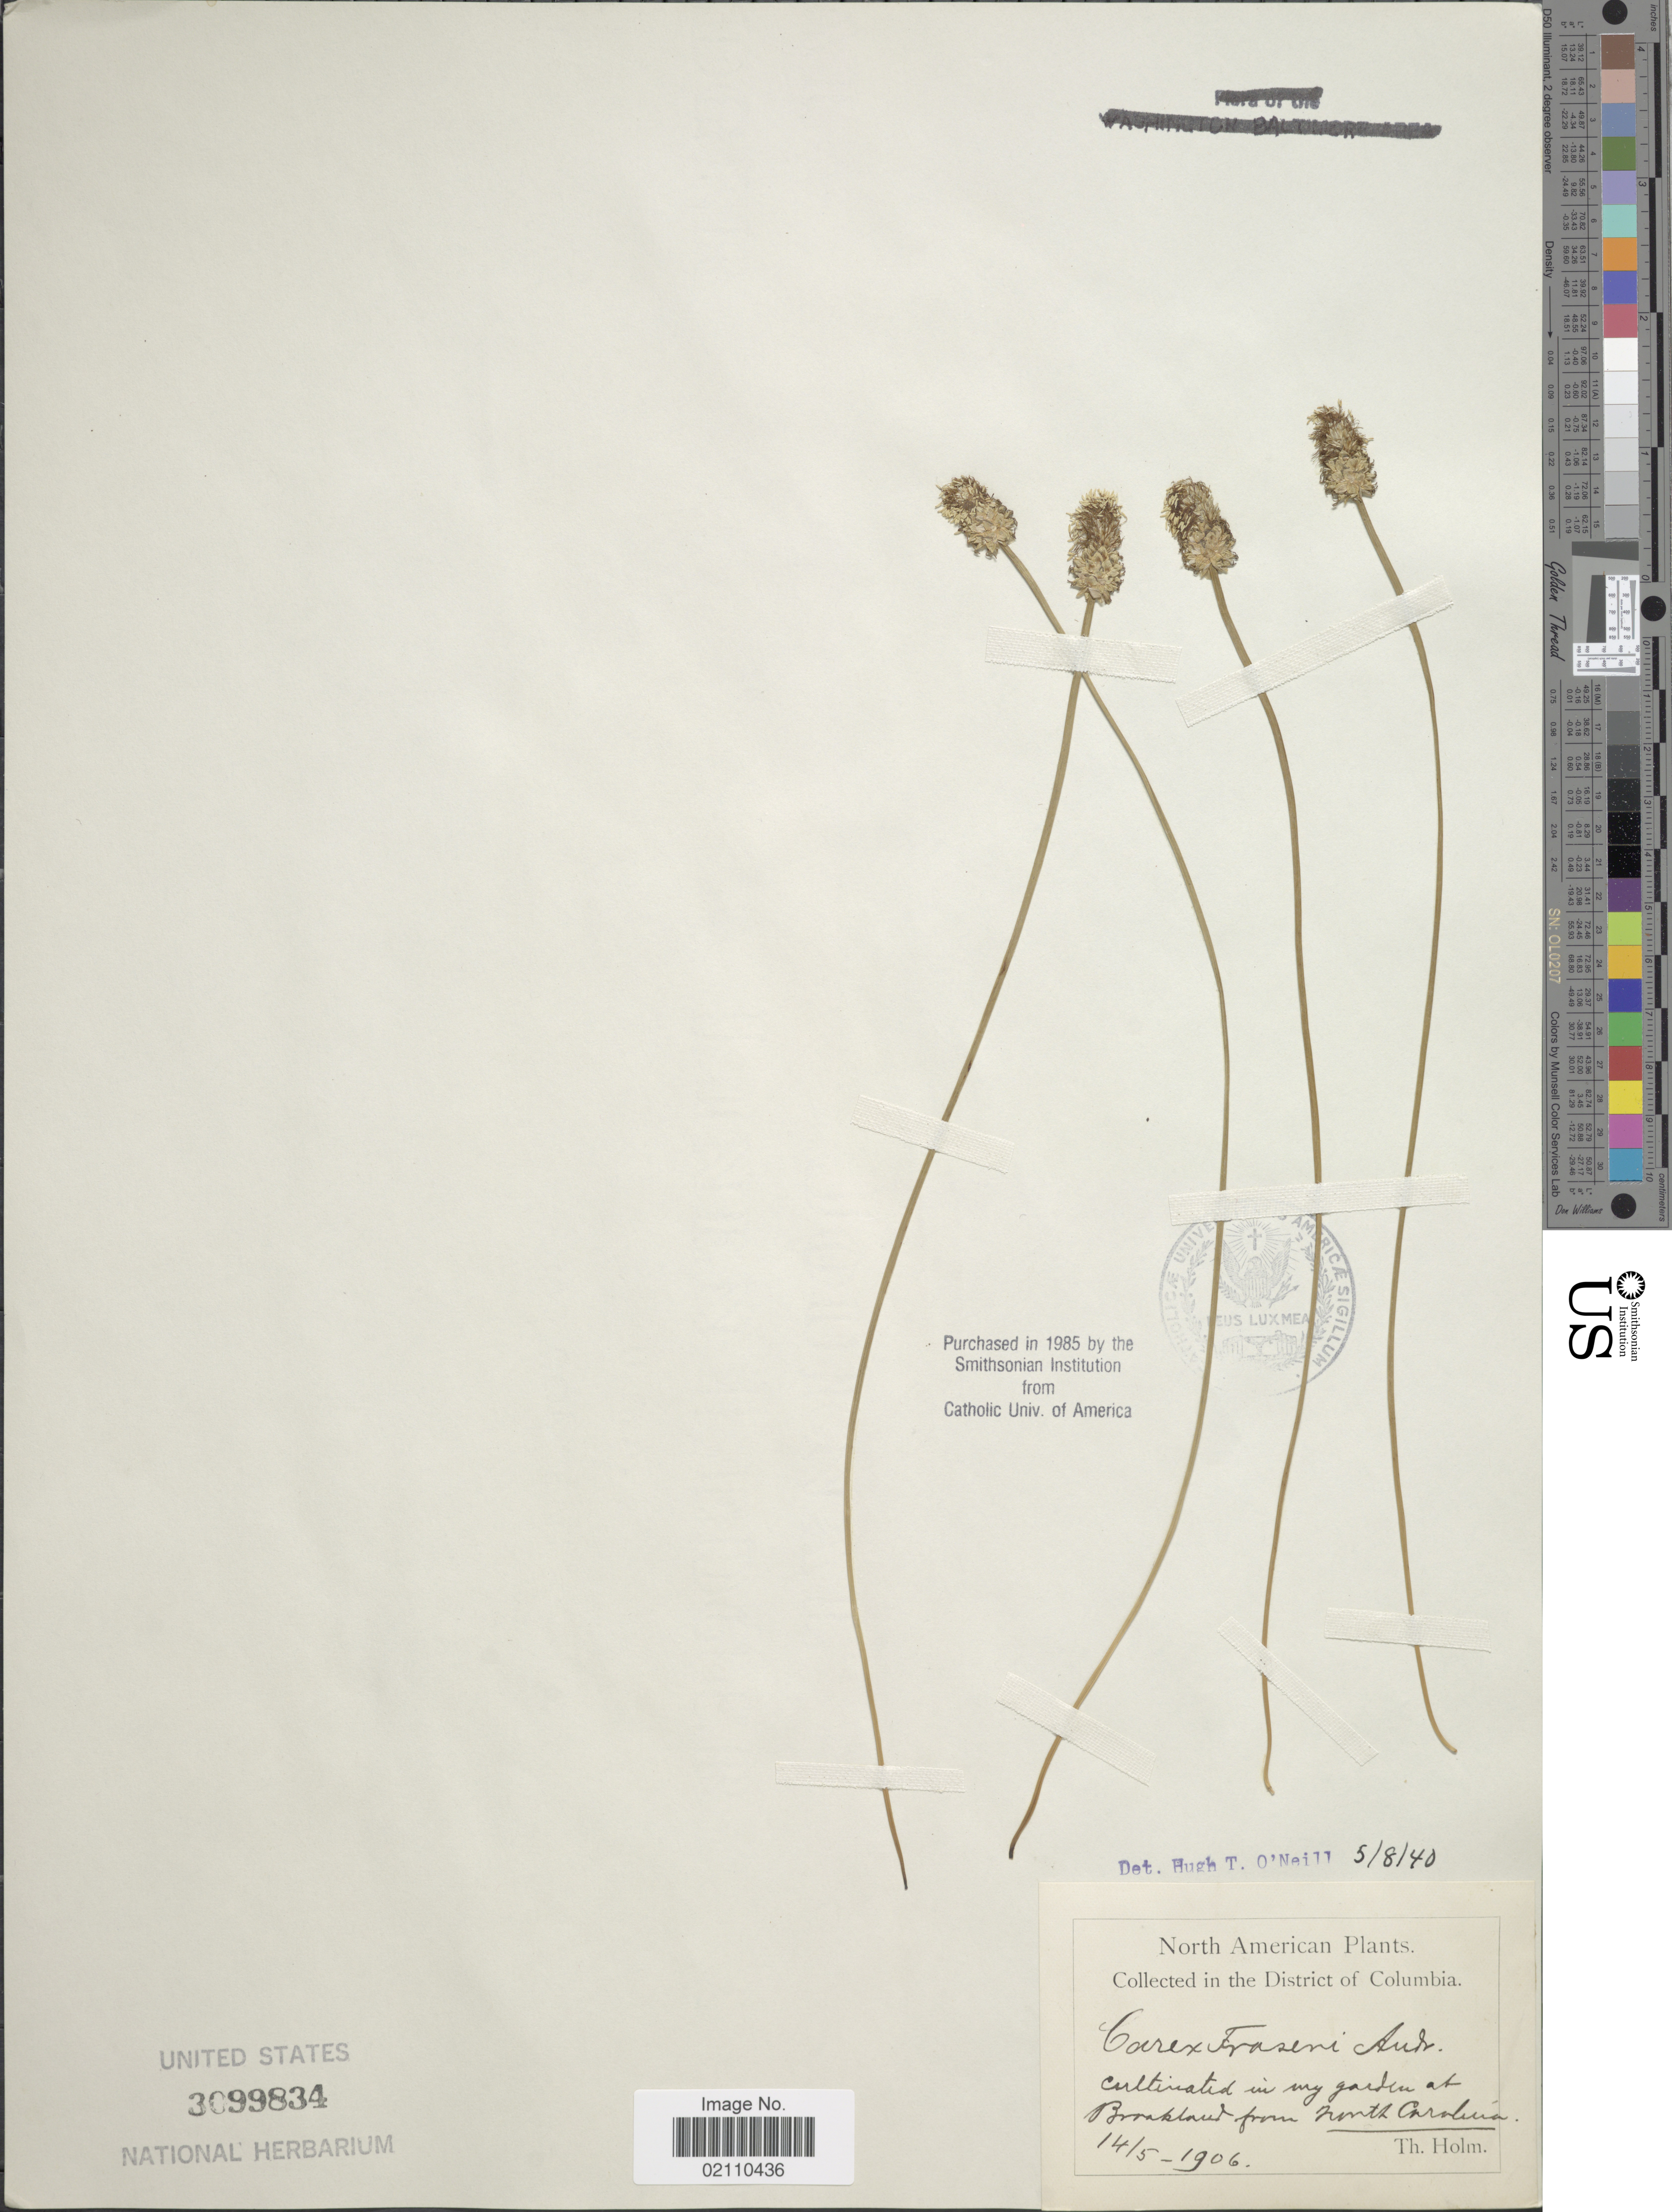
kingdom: Plantae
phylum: Tracheophyta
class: Liliopsida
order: Poales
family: Cyperaceae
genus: Carex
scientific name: Carex fraseriana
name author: Ker Gawl.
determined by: Strong, Mark T., (BOT), Smithsonian Institution - National Museum of Natural History (UNITED STATES)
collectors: T. Holm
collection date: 1906-05-14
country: United States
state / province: District of Columbia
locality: Cultivated in garden at Brookland from North Carolina,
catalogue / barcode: US 3099834